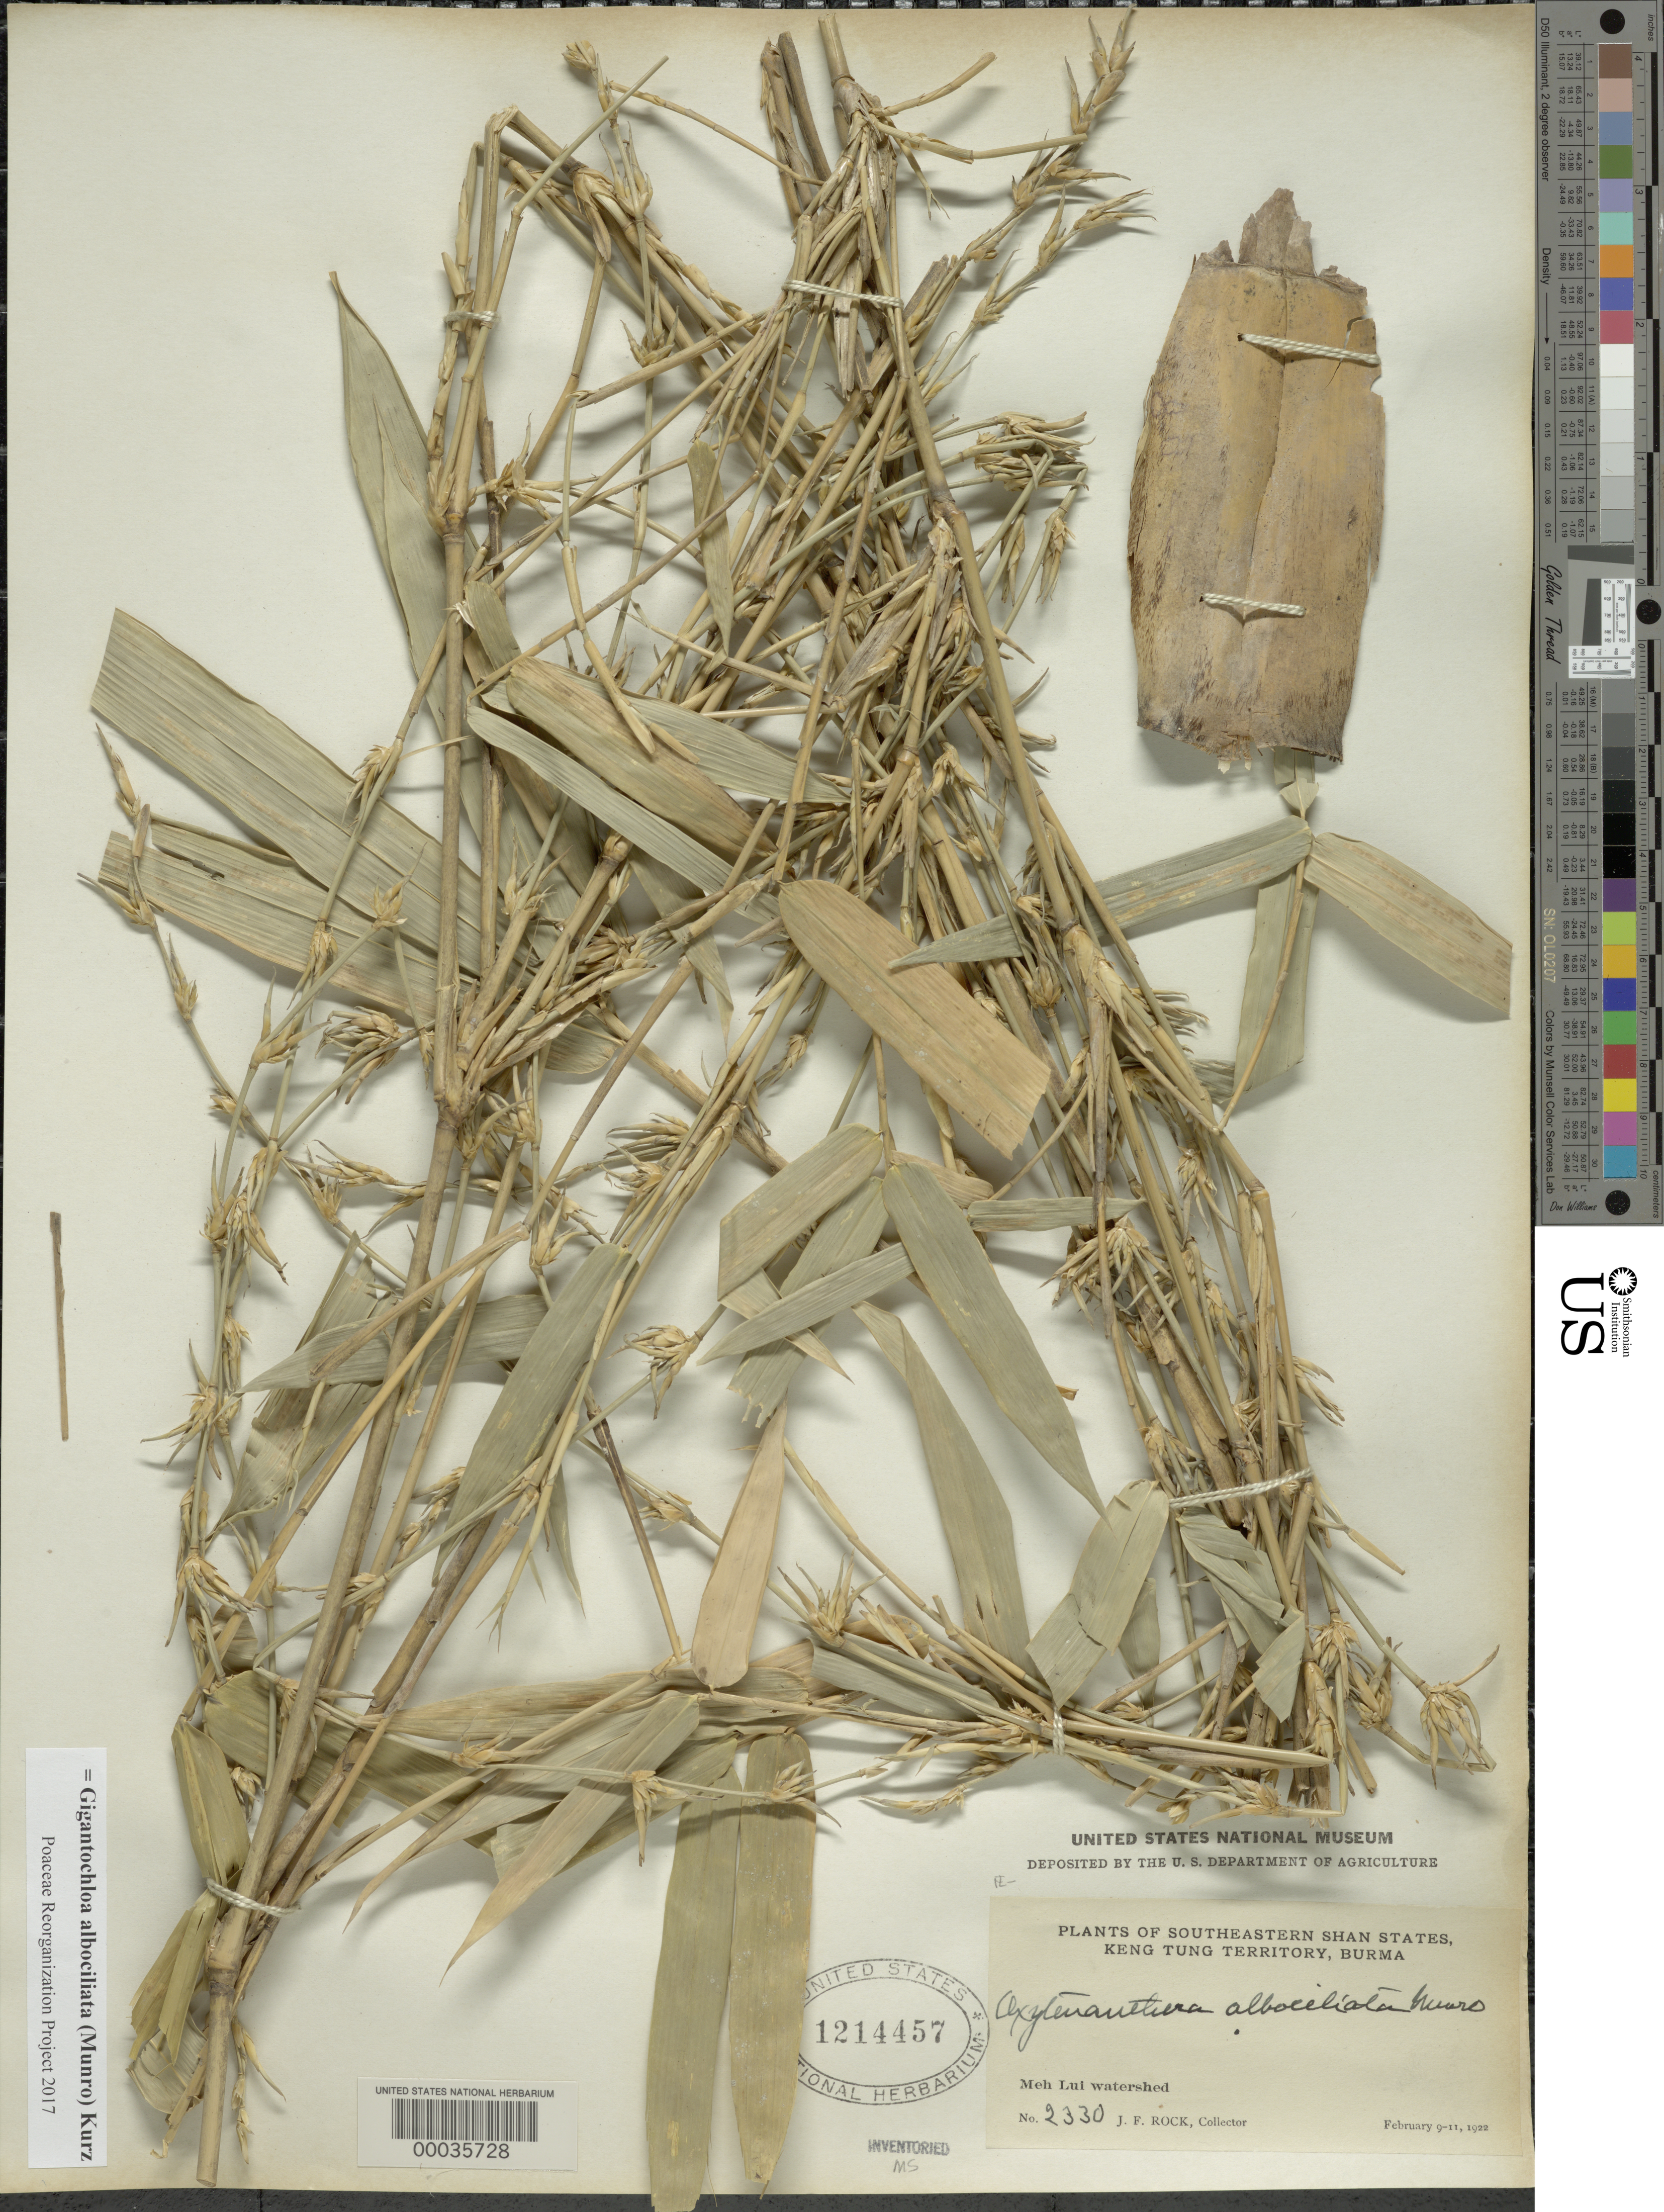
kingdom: Plantae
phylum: Tracheophyta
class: Liliopsida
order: Poales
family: Poaceae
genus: Gigantochloa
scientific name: Gigantochloa albociliata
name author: (Munro) Kurz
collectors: J. F. Rock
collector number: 2330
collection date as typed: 09 Feb 1922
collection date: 1922-02-09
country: Myanmar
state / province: Shan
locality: Keng Tung, Meh Lui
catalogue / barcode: US 1214457